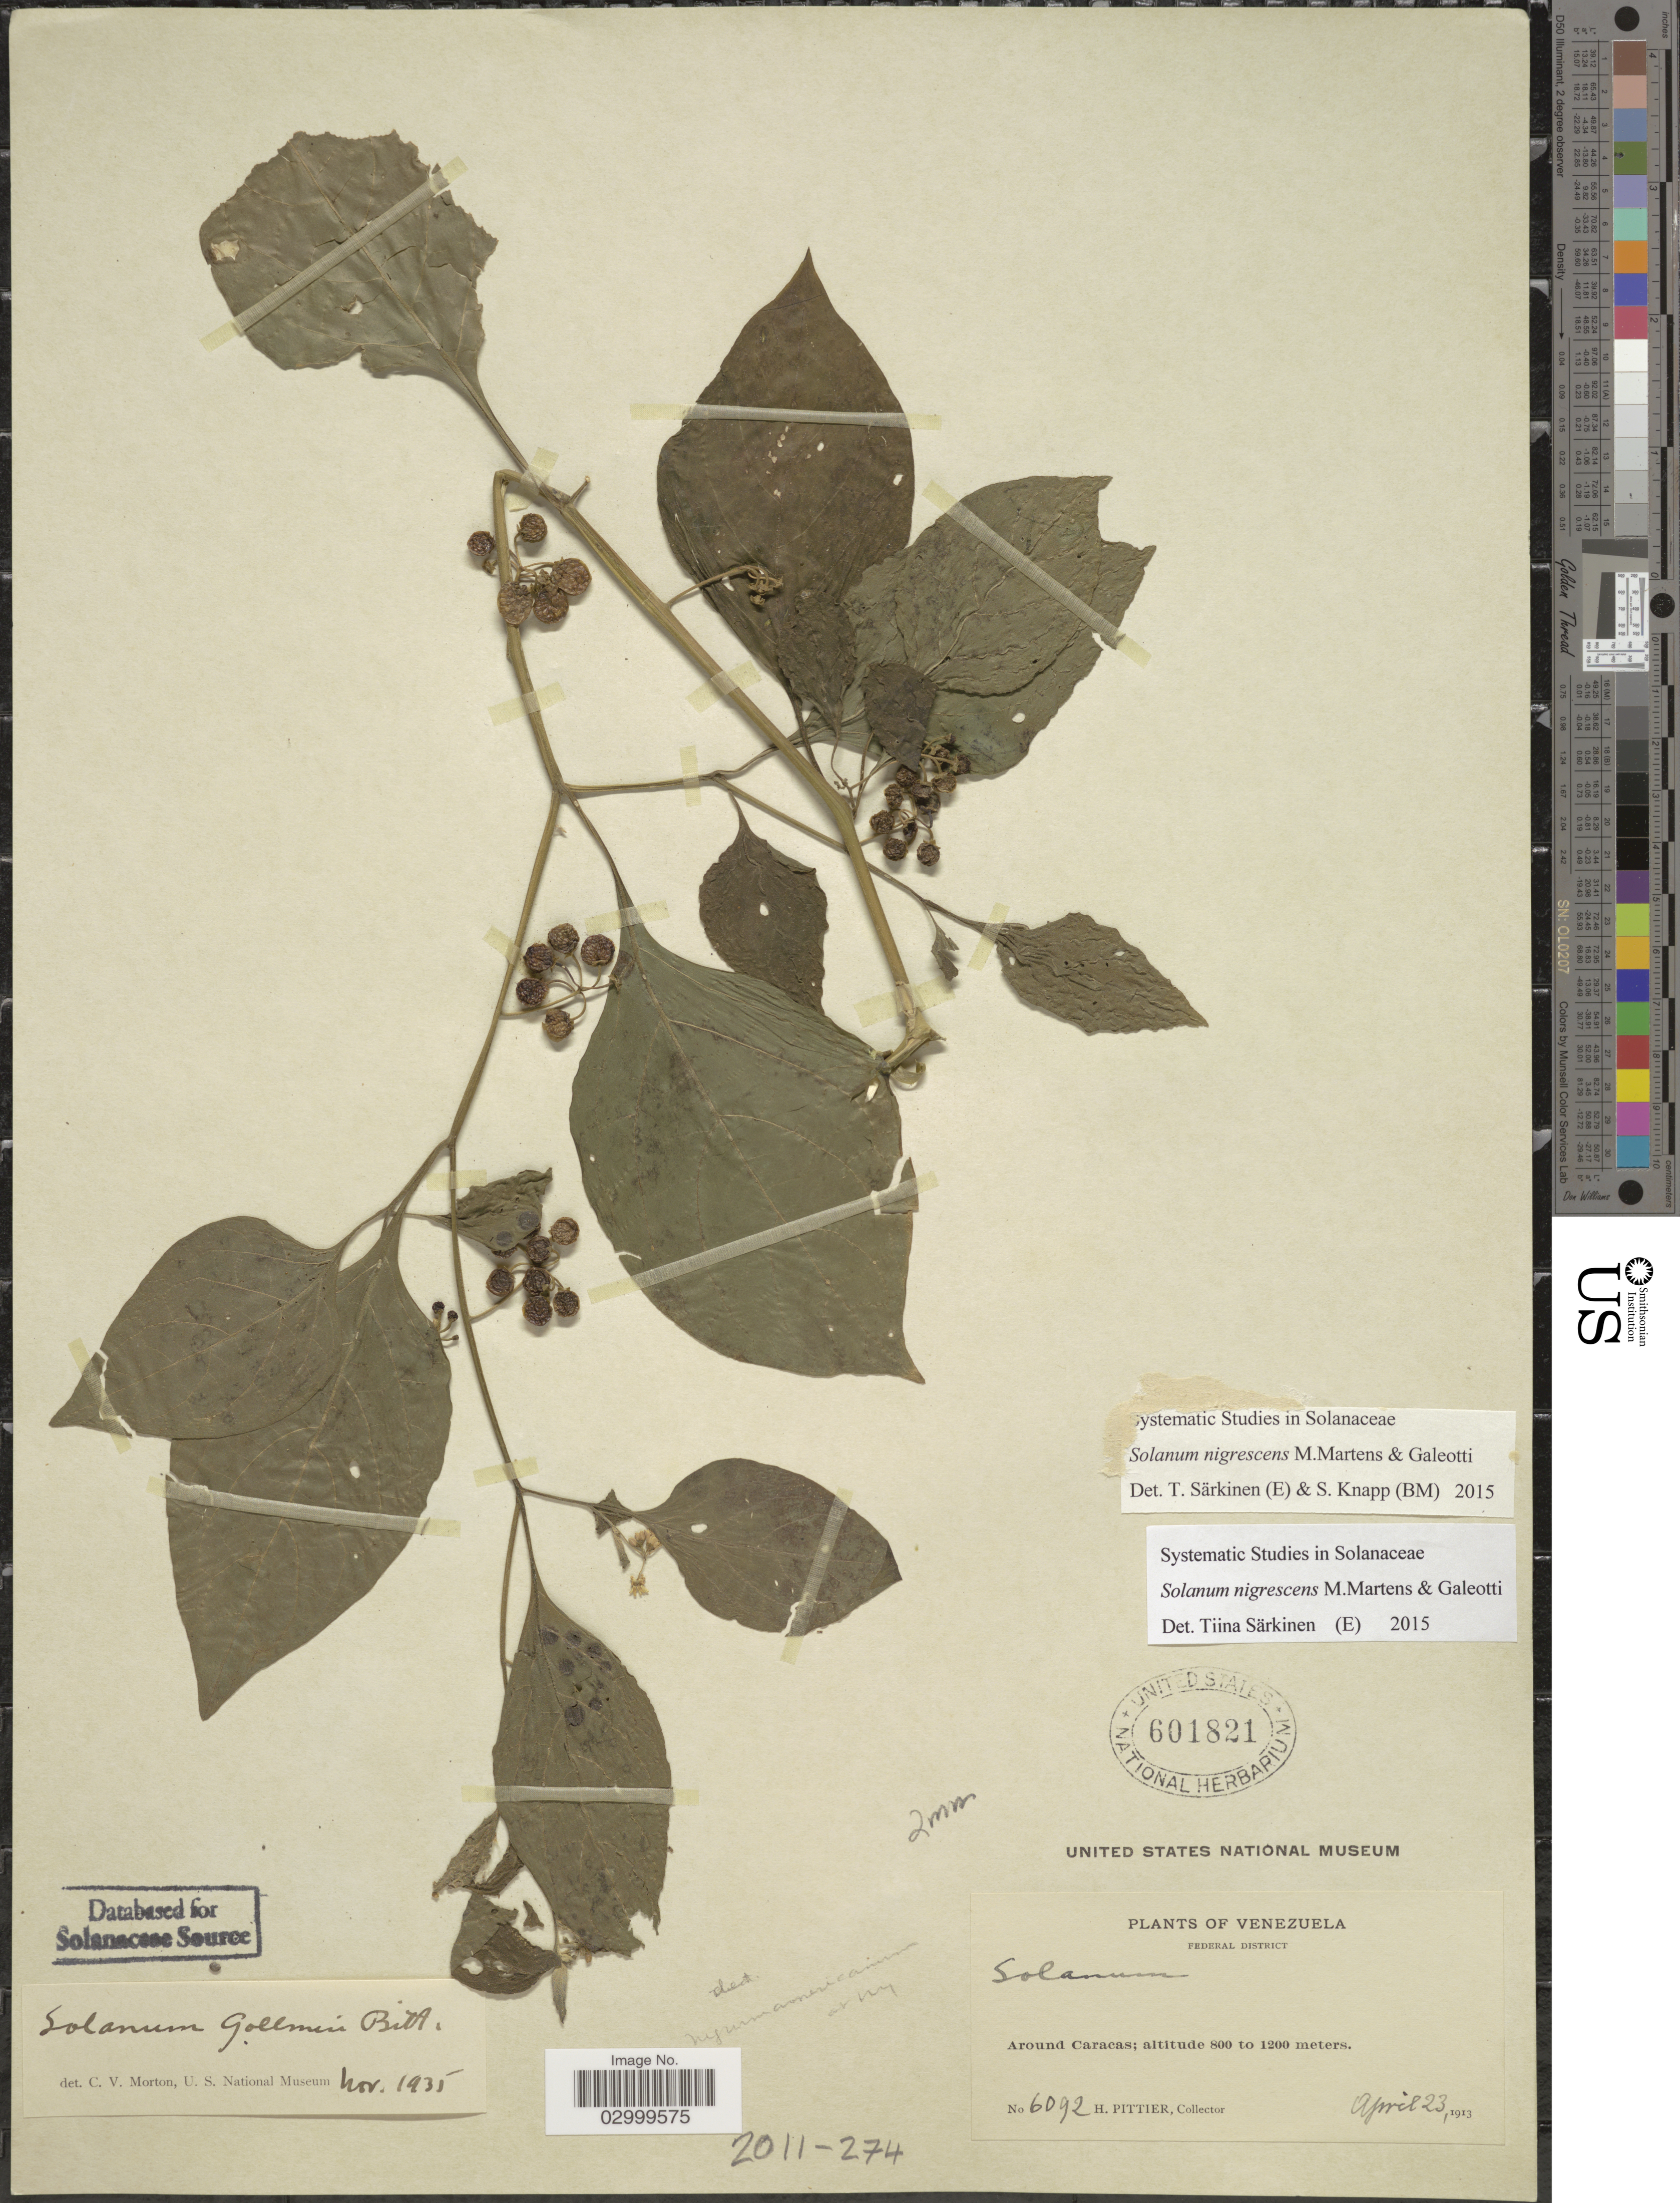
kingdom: Plantae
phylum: Tracheophyta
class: Magnoliopsida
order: Solanales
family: Solanaceae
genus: Solanum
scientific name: Solanum nigrescens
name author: M. Martens & Galeotti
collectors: H. F. Pittier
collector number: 6092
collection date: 1913-04-23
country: Venezuela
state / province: Distrito Federal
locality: Federal District. Around Caracas.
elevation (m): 800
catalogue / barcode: US 601821